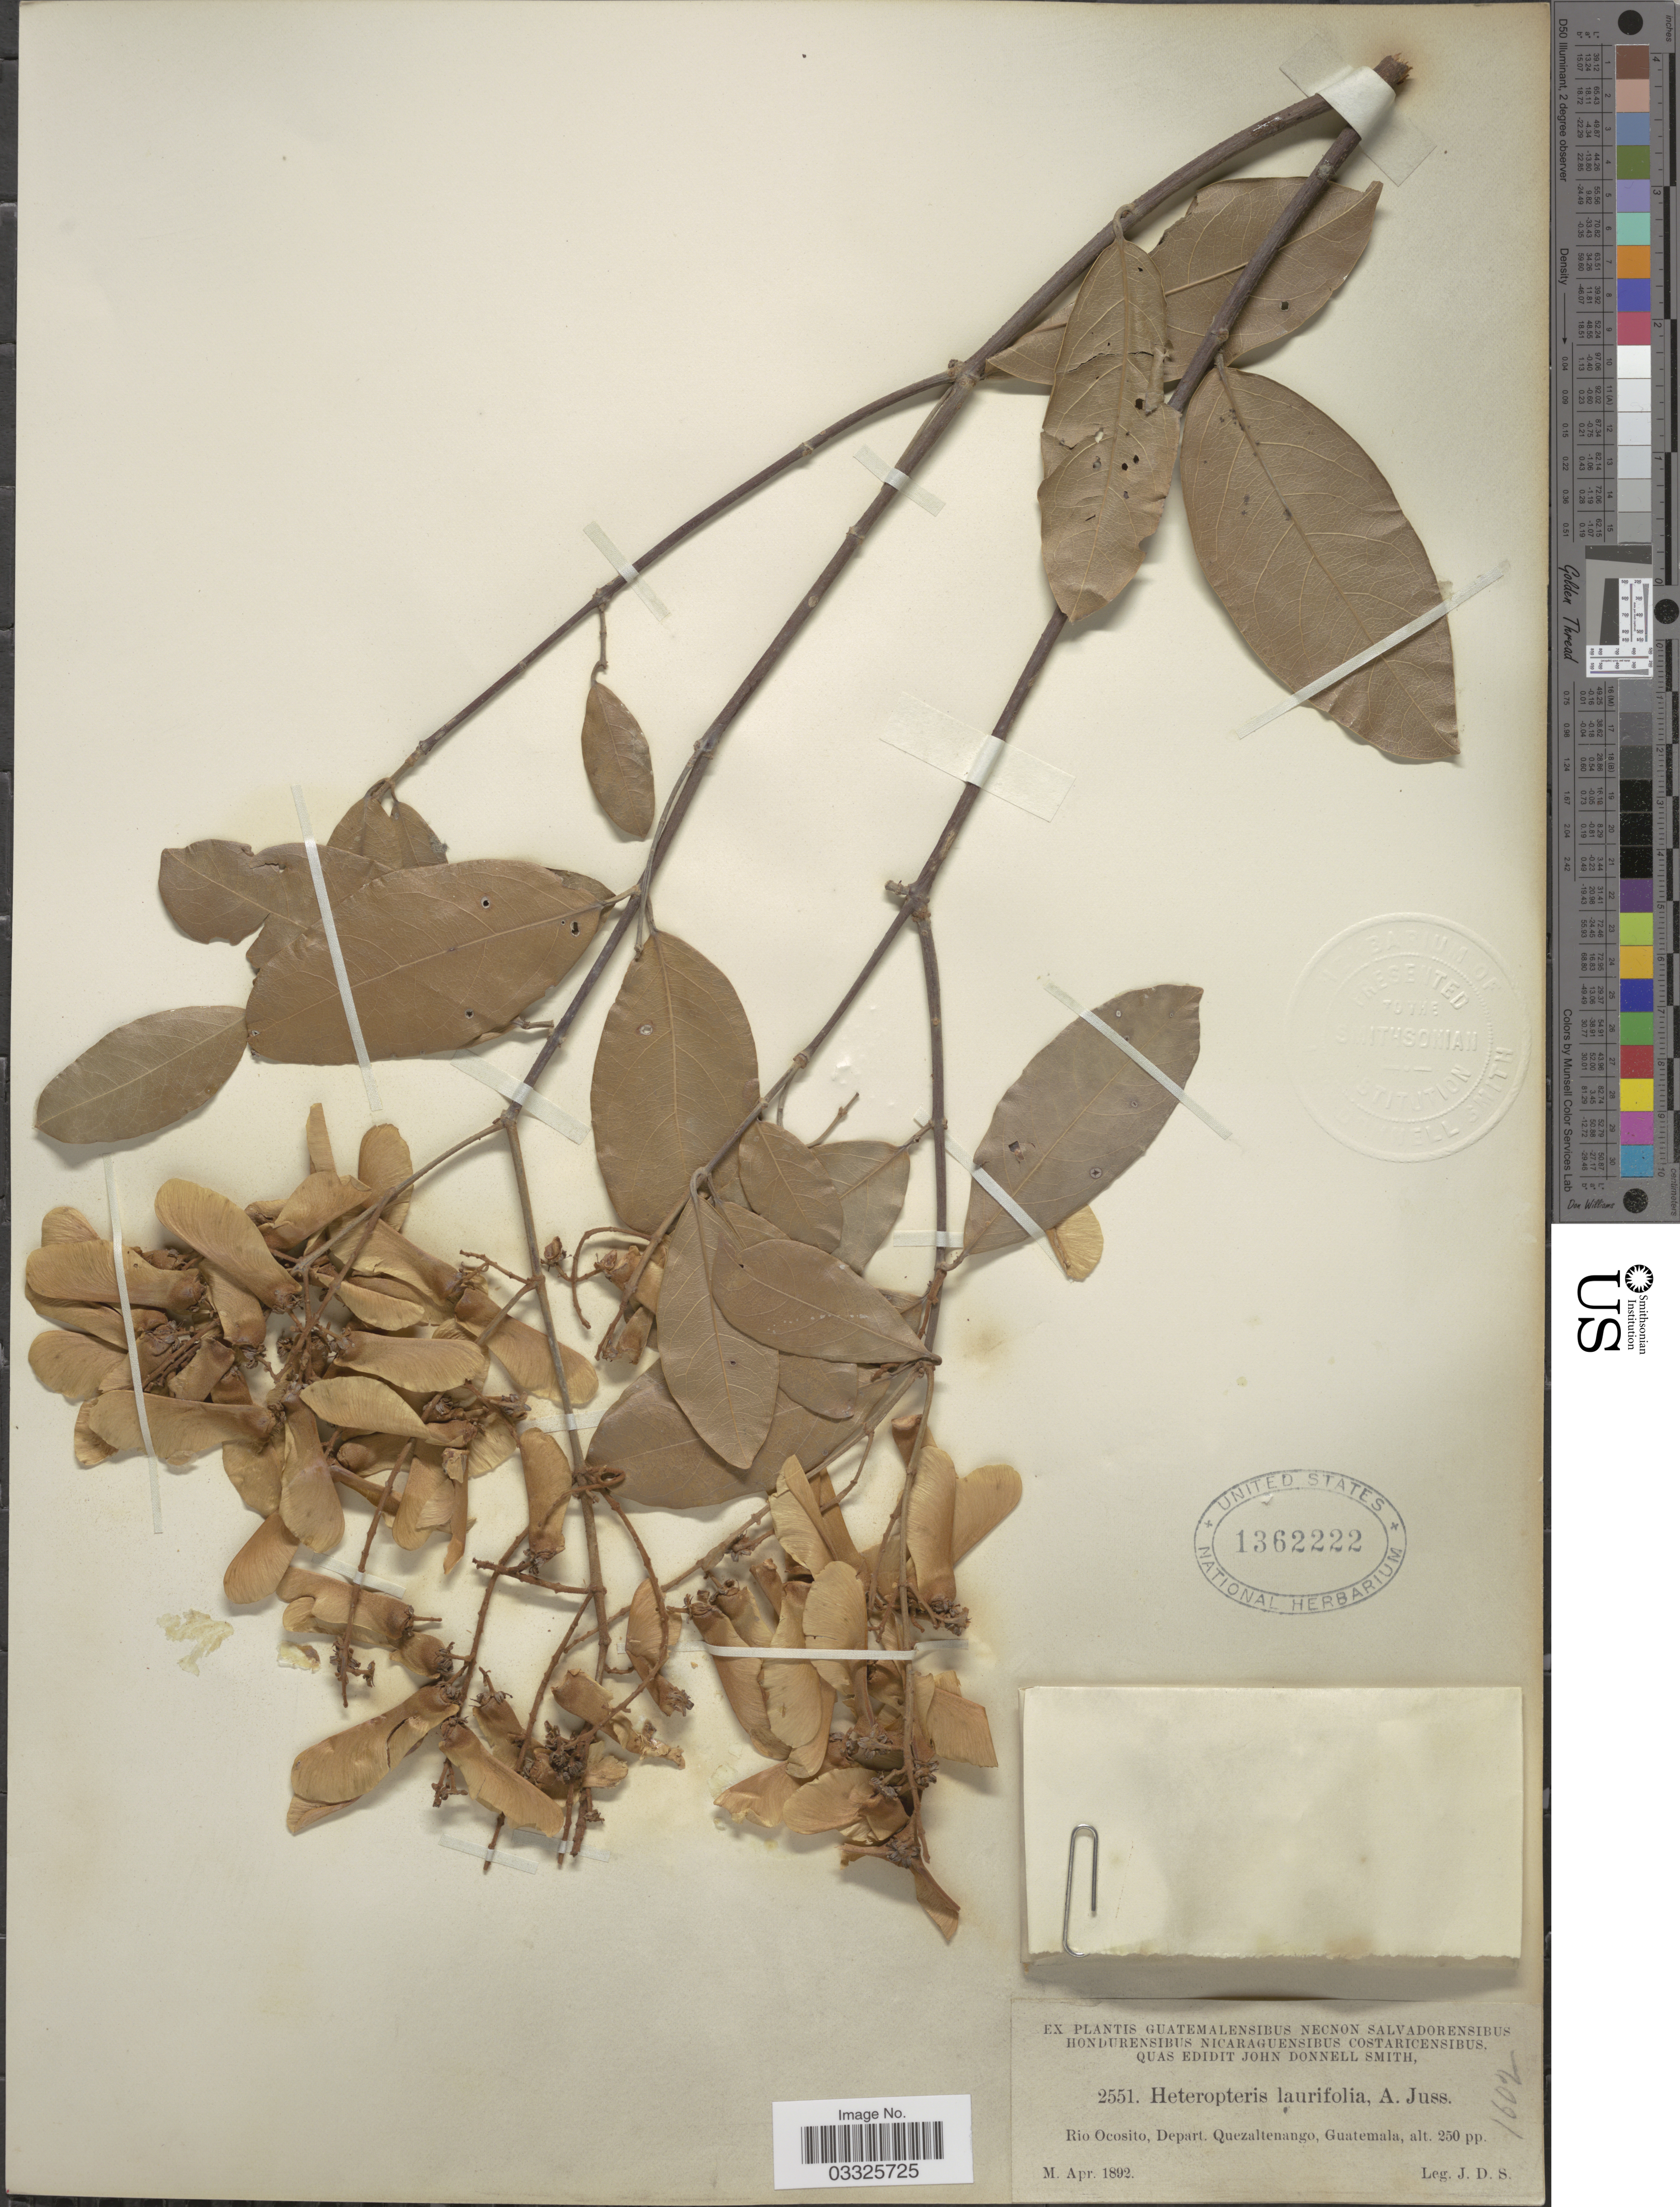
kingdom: Plantae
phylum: Tracheophyta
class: Magnoliopsida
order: Malpighiales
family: Malpighiaceae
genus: Heteropterys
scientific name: Heteropterys laurifolia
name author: (L.) A. Juss.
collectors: J. Donnell Smith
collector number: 2551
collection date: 1892-04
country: Guatemala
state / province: Quetzaltenango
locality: Rio Ocosito, Depart. Quezaltenango.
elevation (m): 76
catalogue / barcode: US 1362222